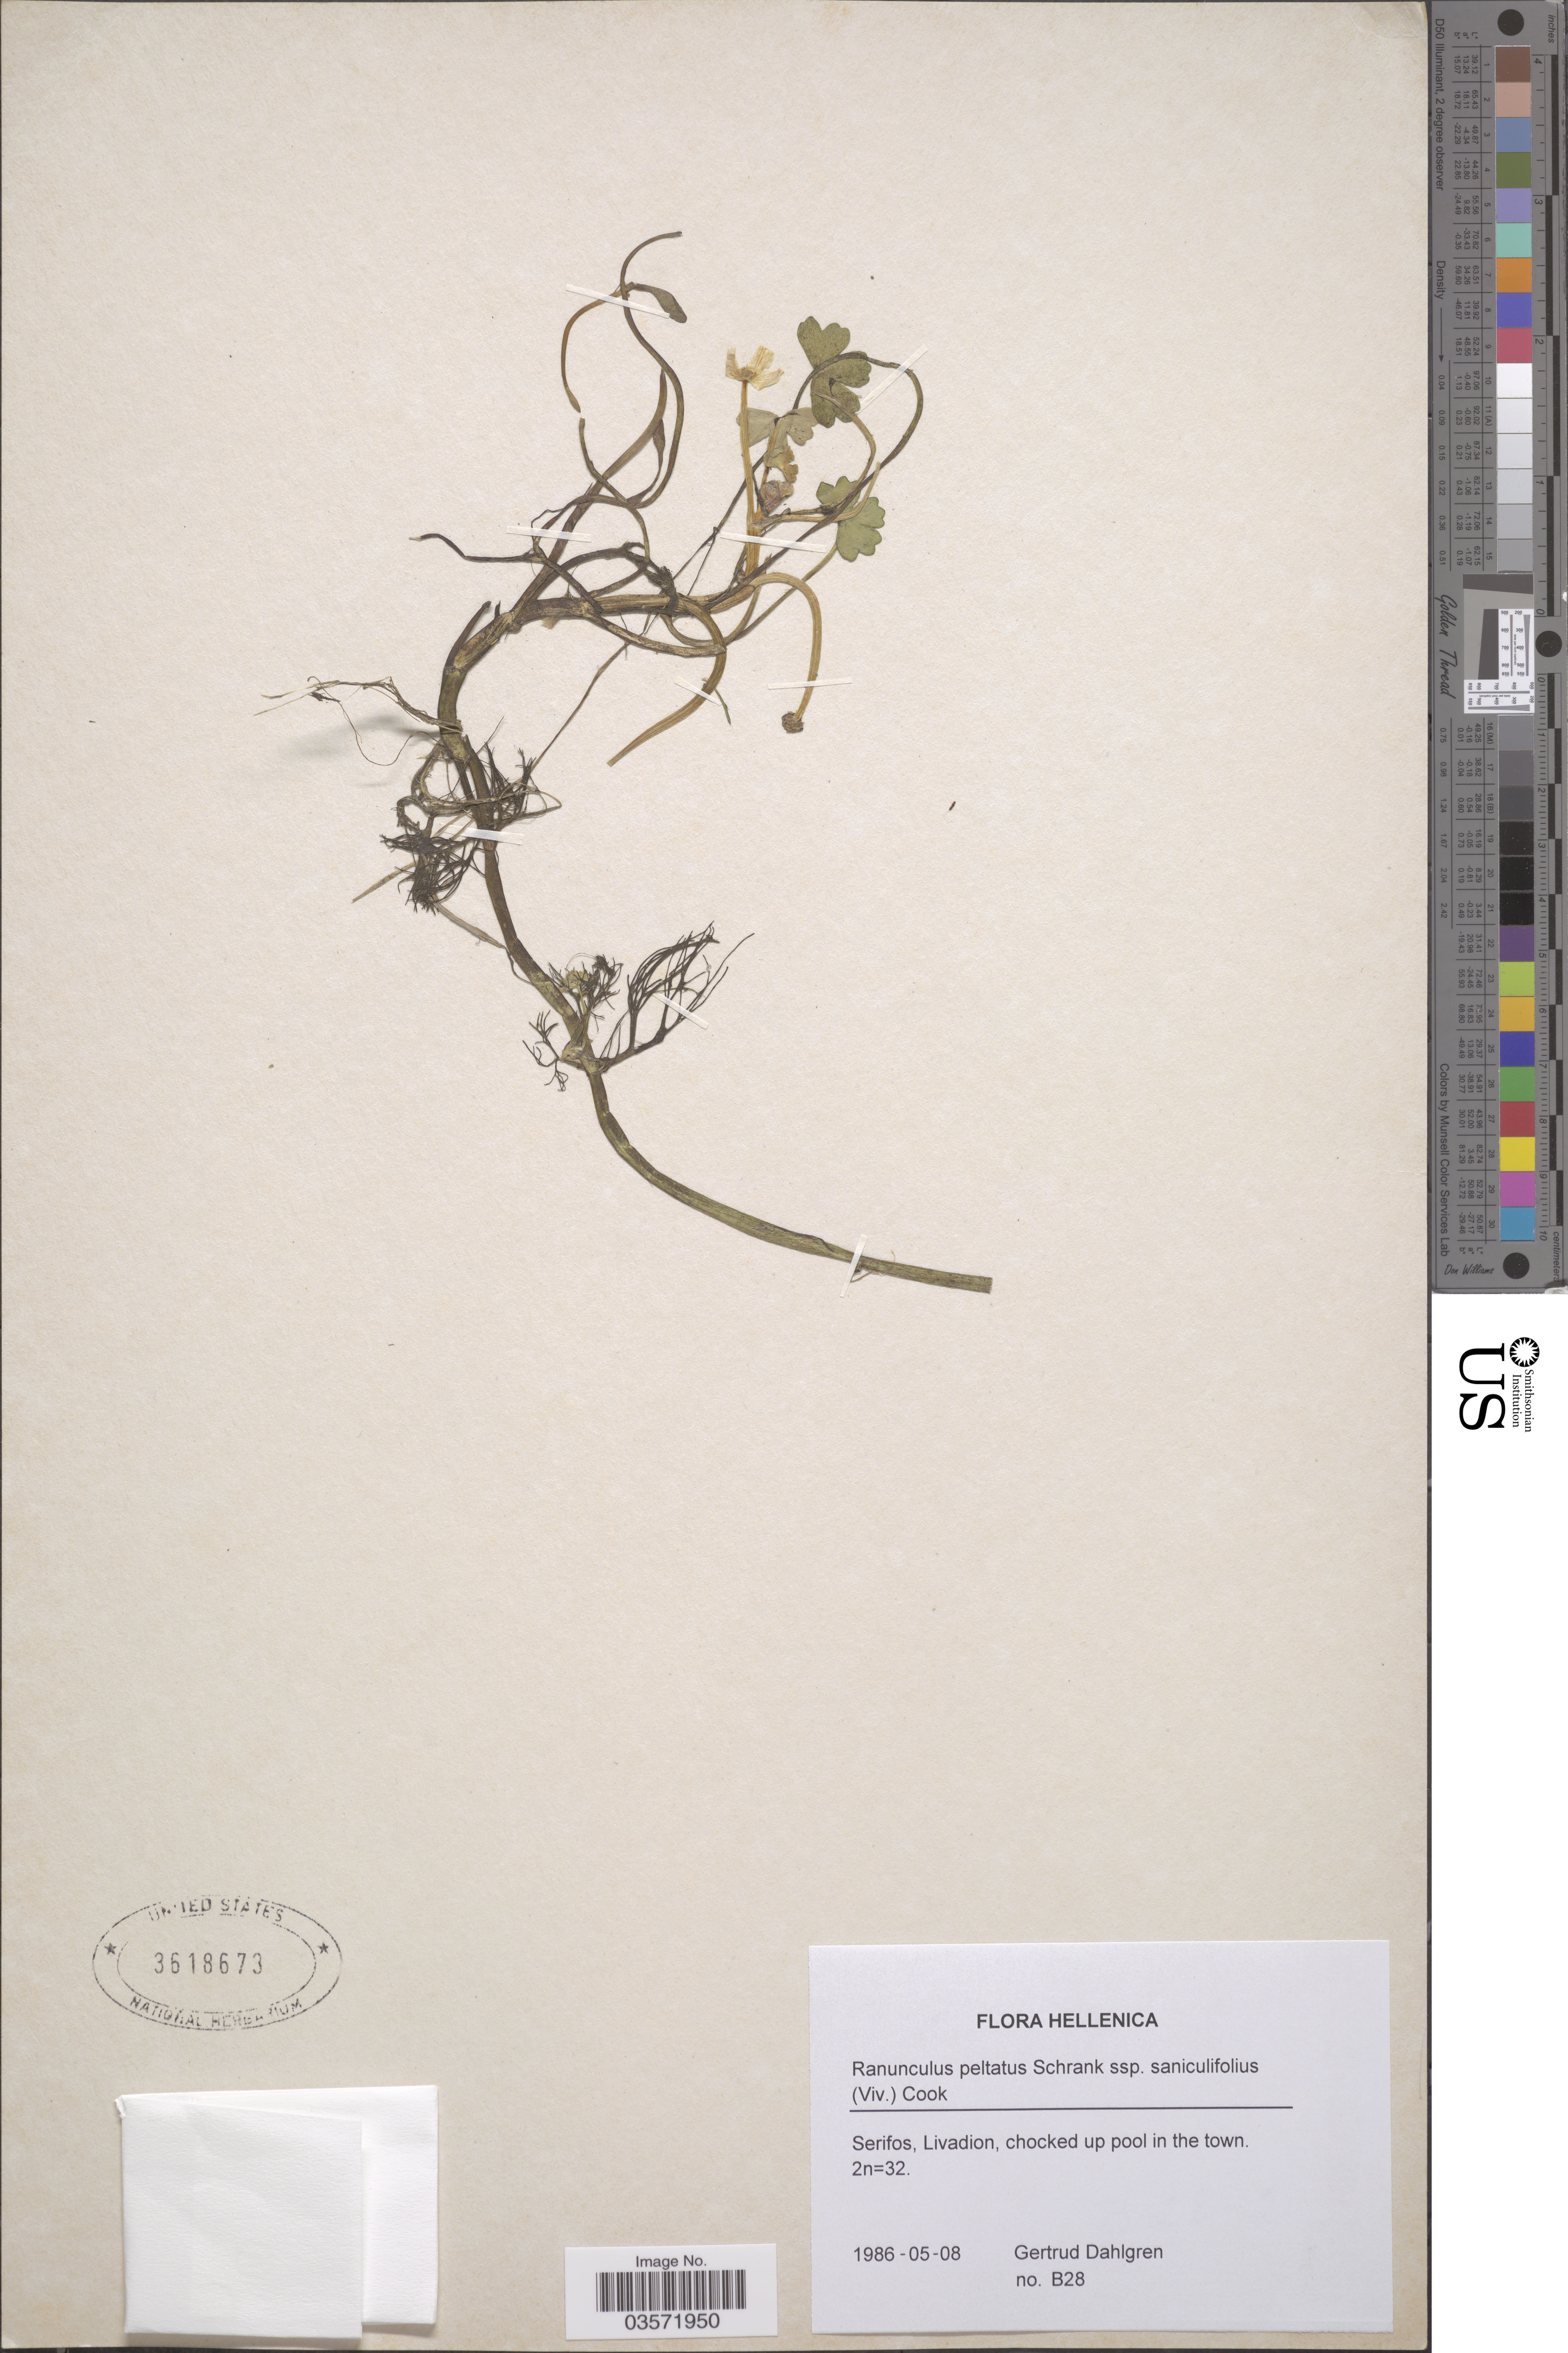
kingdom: Plantae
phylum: Tracheophyta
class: Magnoliopsida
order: Ranunculales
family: Ranunculaceae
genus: Ranunculus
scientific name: Ranunculus peltatus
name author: Schrank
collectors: G. Dahlgren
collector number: B28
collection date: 1986-05-08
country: Greece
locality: Hellenica. Serifos, Livadion, chocked up pool in the town.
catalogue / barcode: US 3618673